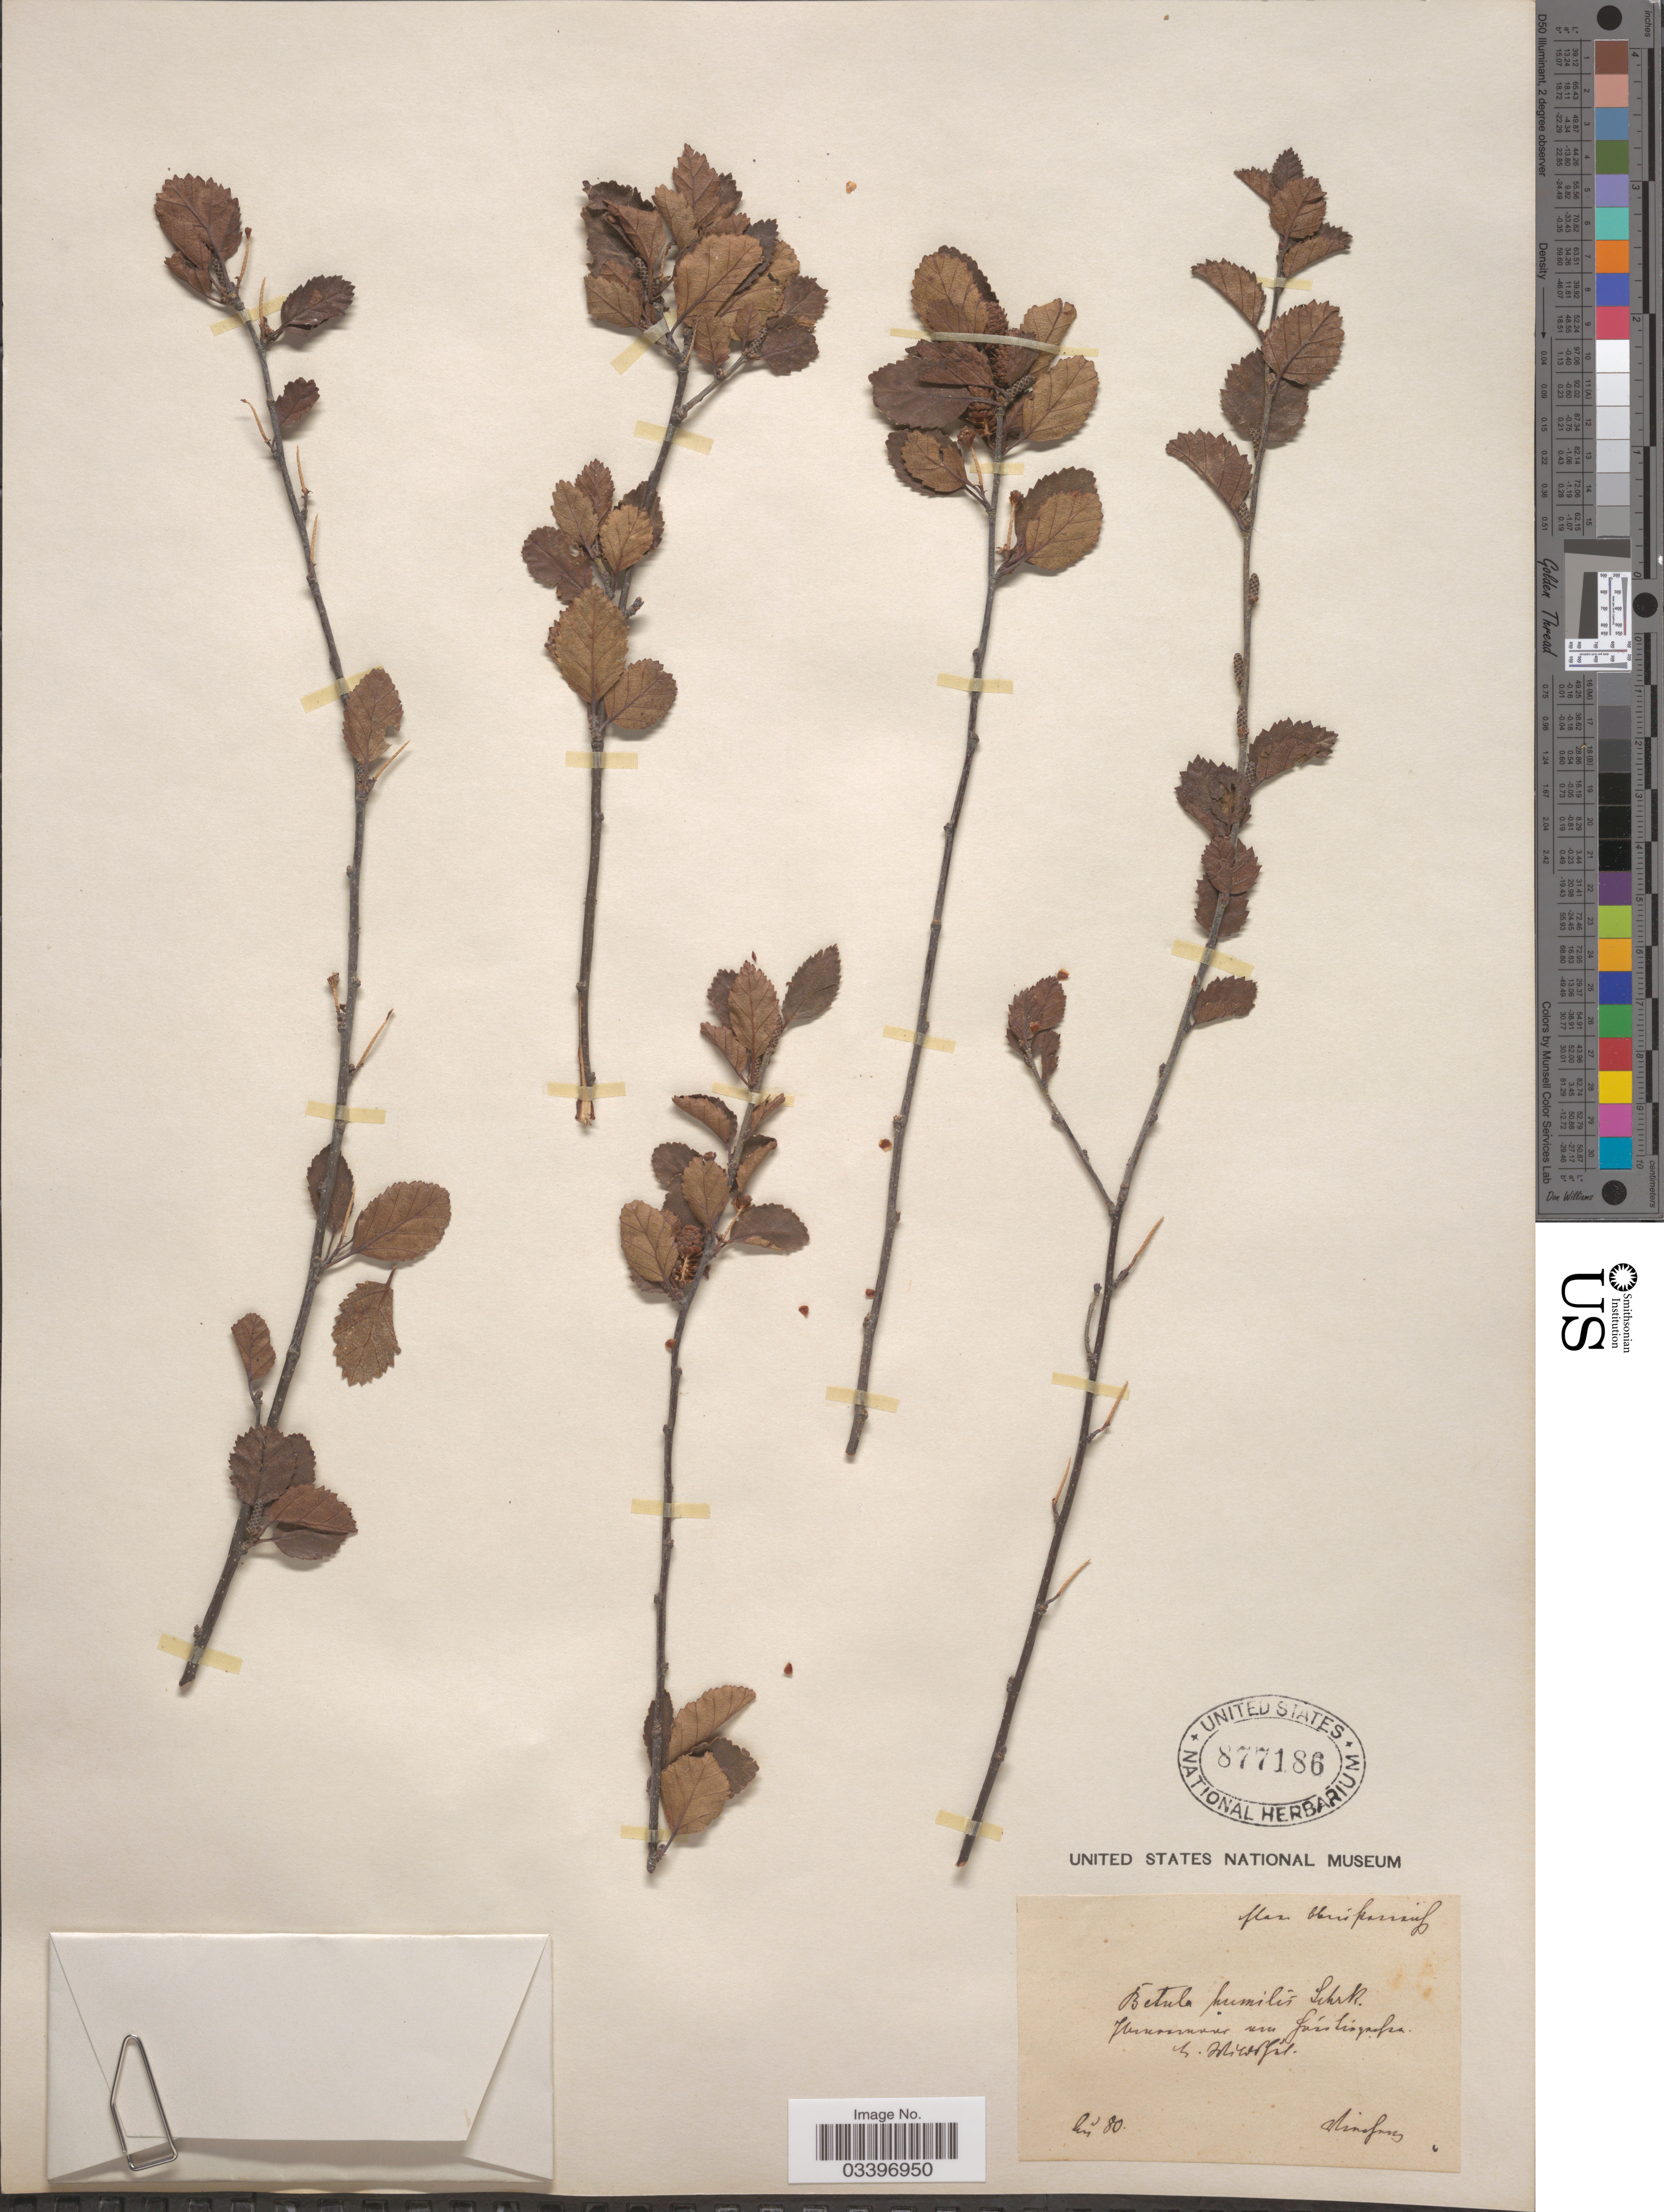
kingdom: Plantae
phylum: Tracheophyta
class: Magnoliopsida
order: Fagales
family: Betulaceae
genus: Betula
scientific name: Betula humilis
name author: Schrank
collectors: F. Vierhapper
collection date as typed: Transcribed d/m/y: /8/80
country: Austria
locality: Flora Oberösterreich. Ibmermoor am ...graben, Bez. Wildshut.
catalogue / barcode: US 877186